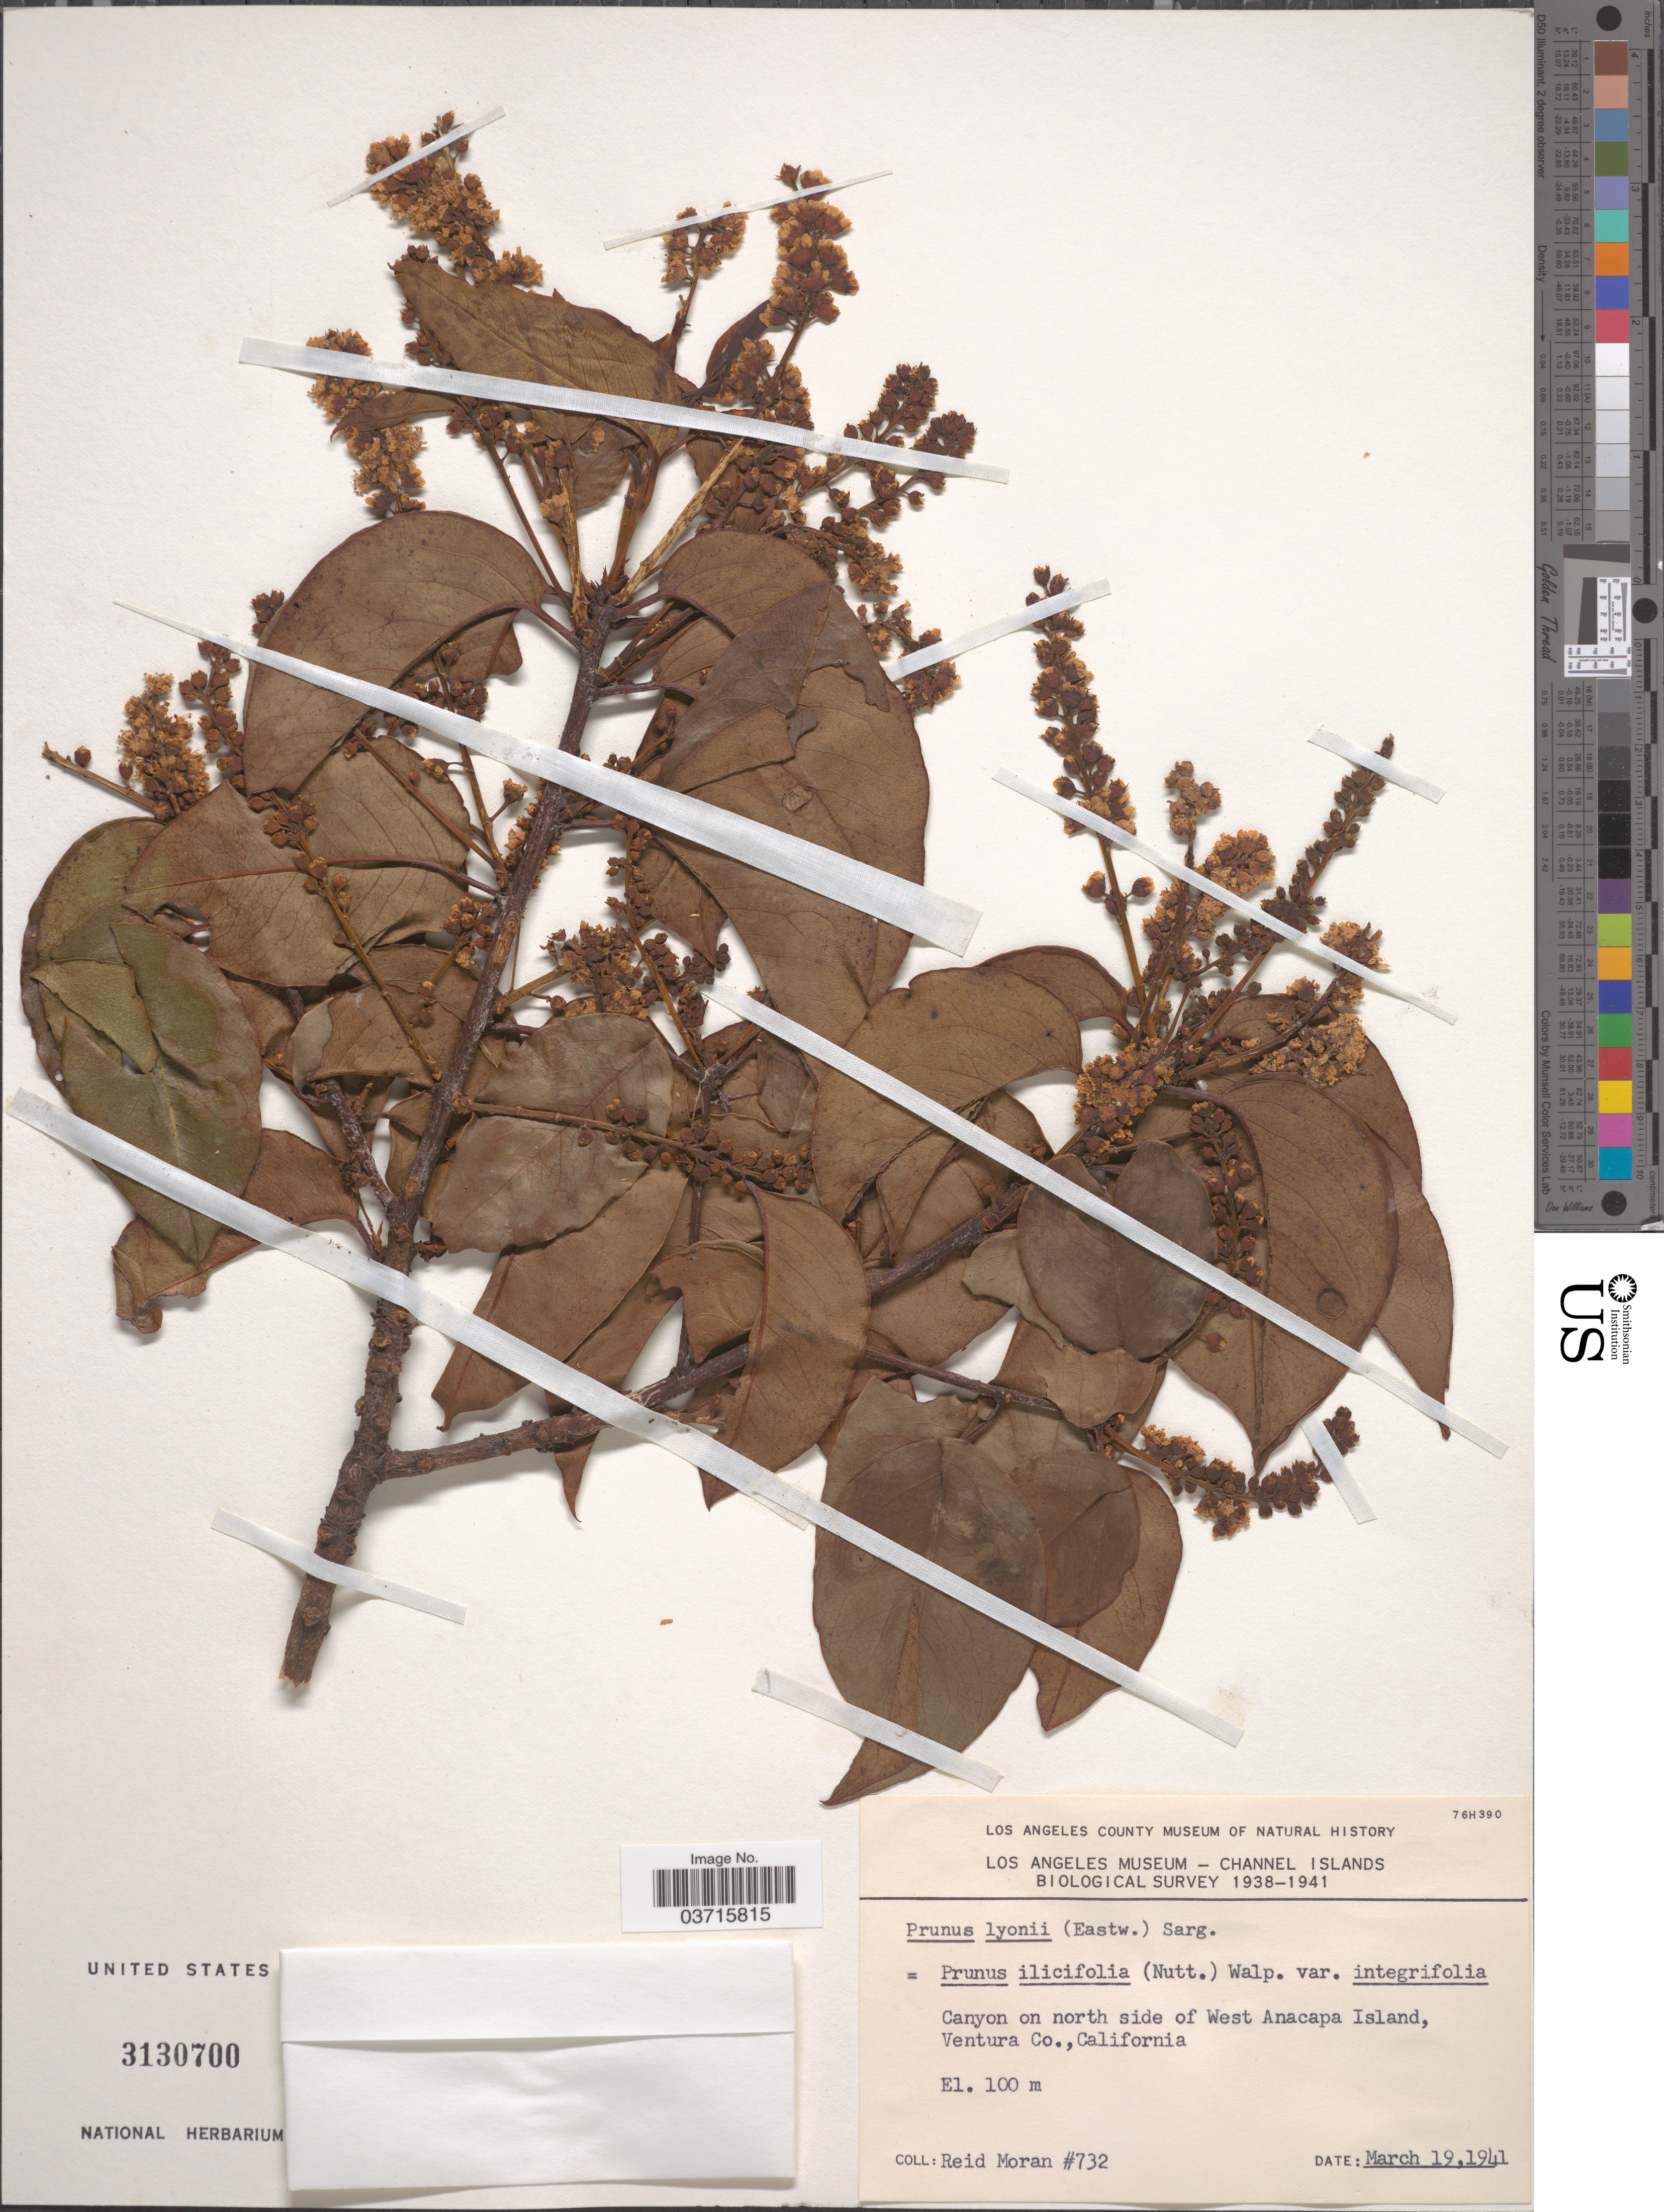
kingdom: Plantae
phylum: Tracheophyta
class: Magnoliopsida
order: Rosales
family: Rosaceae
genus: Prunus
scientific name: Prunus ilicifolia var. occidentalis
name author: K. Brandegee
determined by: Strong, Mark T., (BOT), Smithsonian Institution - National Museum of Natural History (UNITED STATES)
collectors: R. Moran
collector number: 732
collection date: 1941-03-19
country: United States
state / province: California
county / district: Ventura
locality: Canyon on north side of West Anacapa Island, Ventura Co.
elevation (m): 100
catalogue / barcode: US 3130700